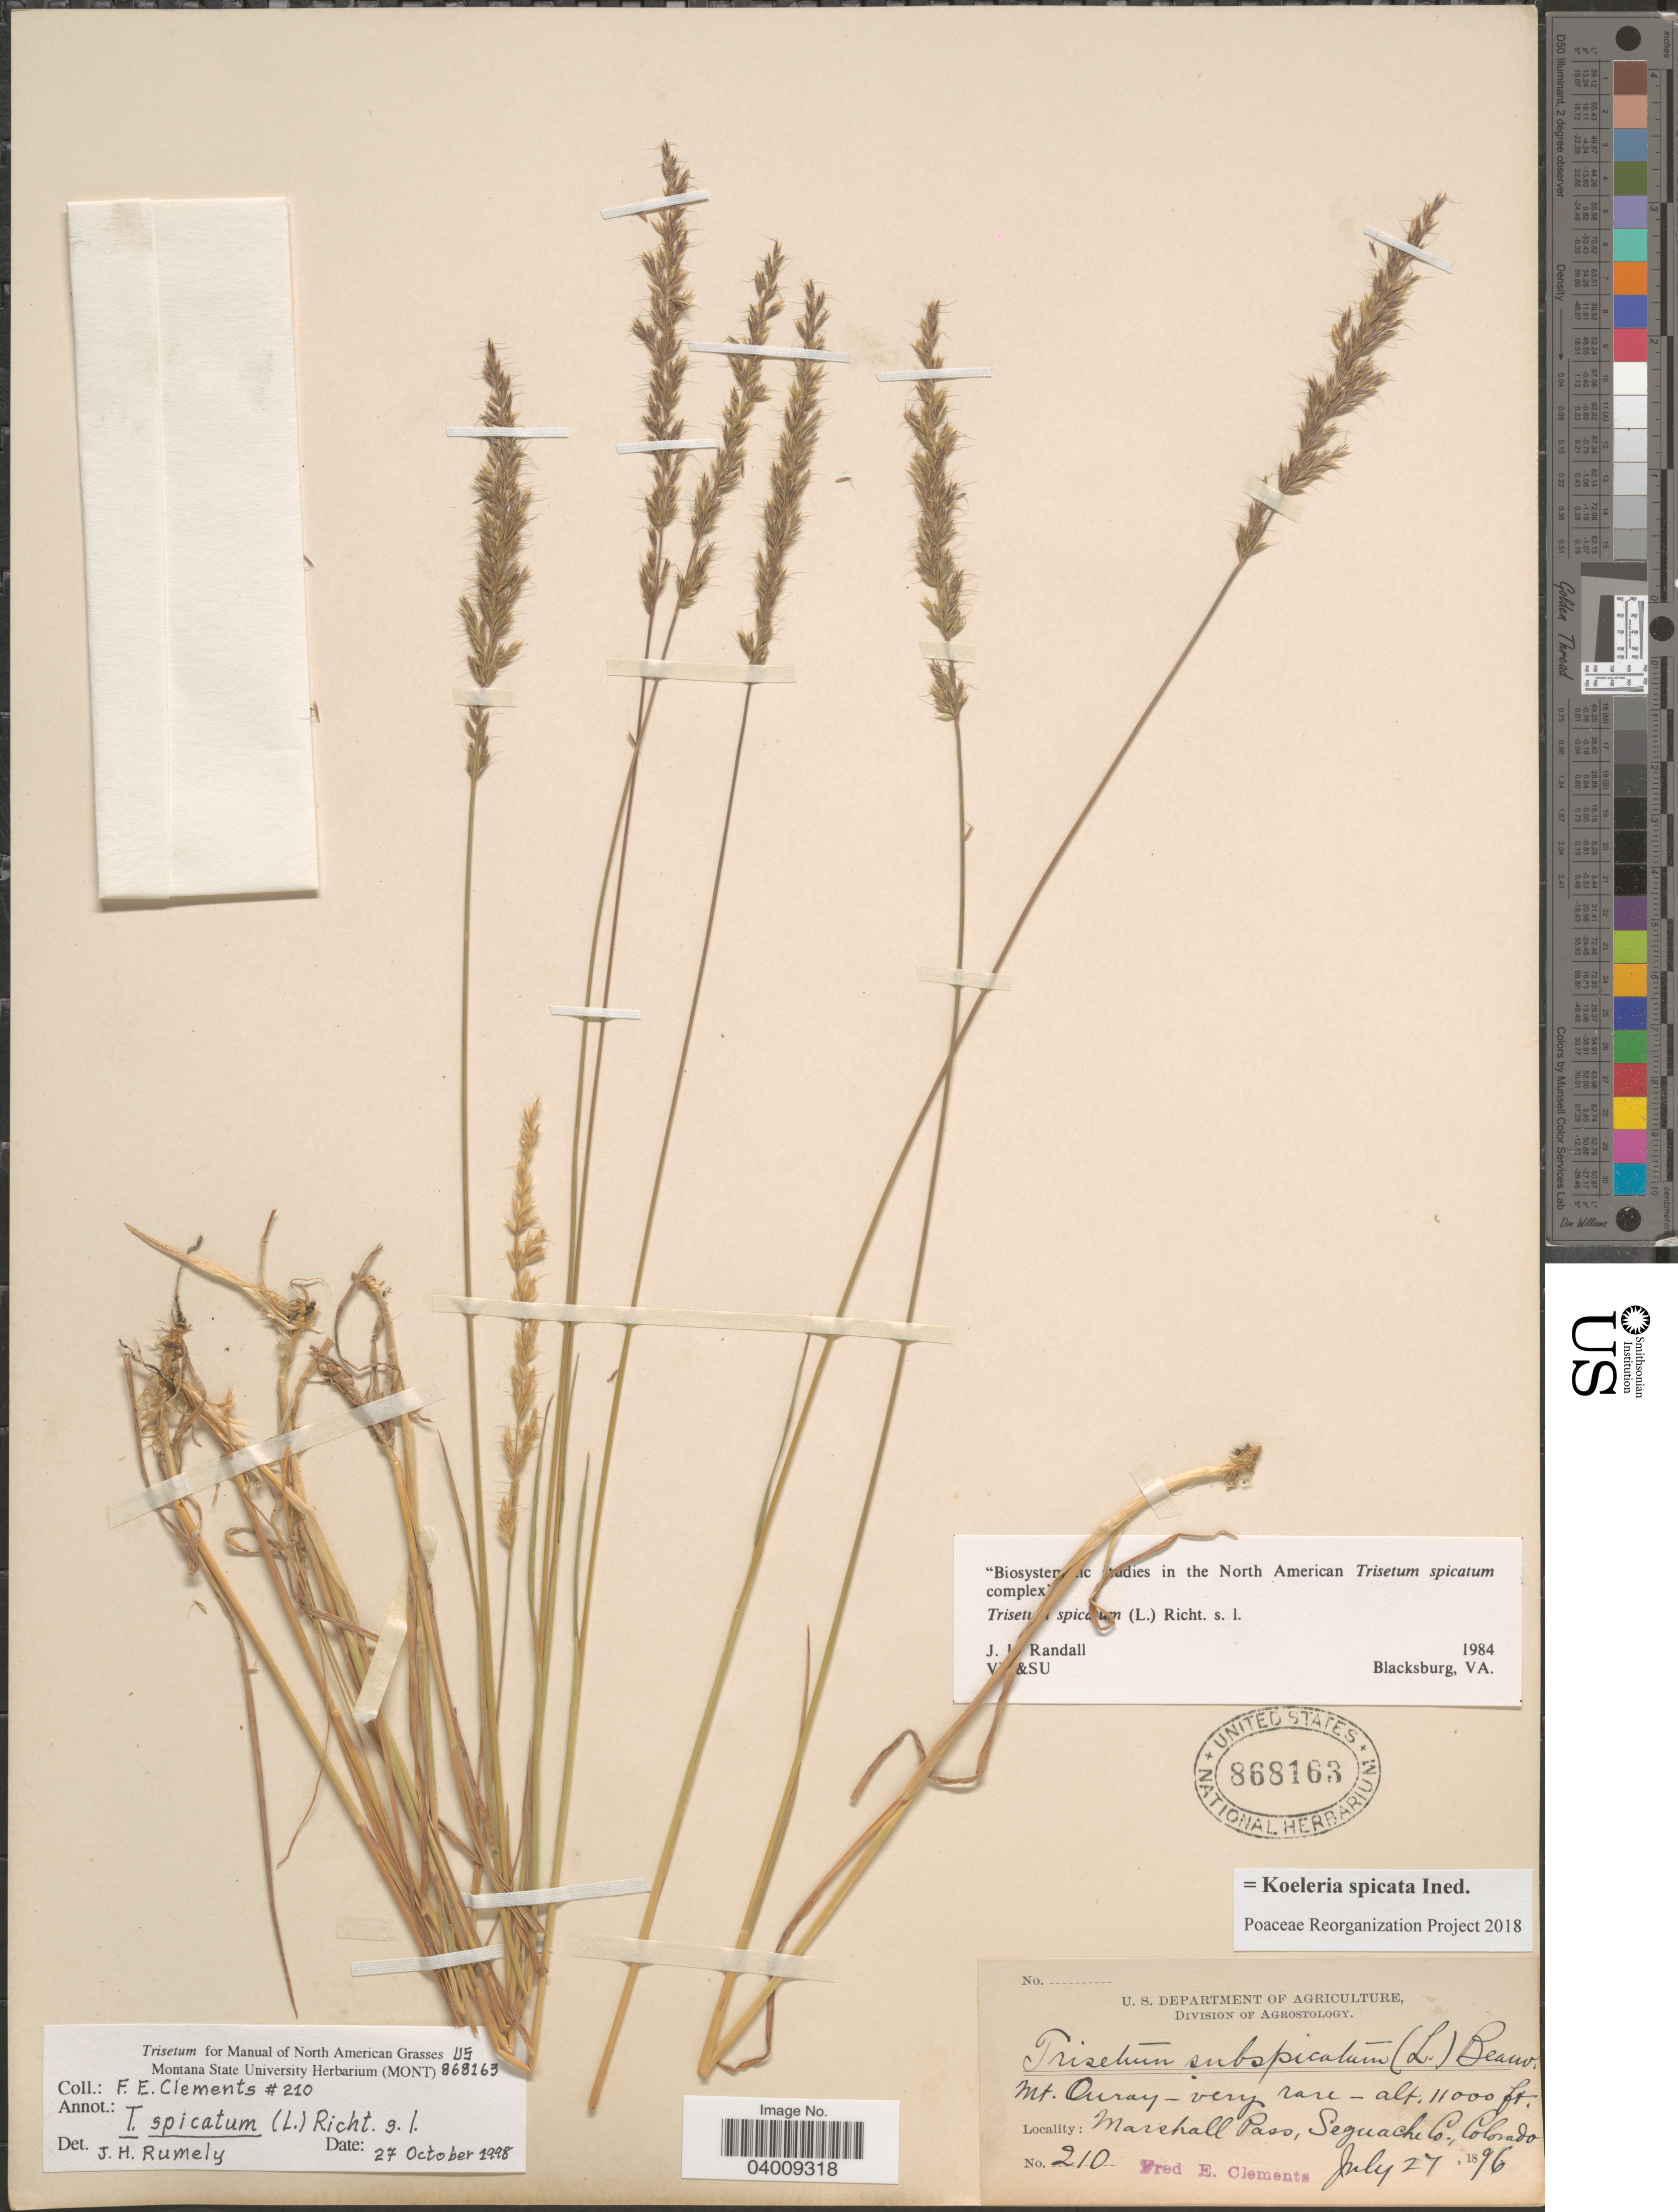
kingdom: Plantae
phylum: Tracheophyta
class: Liliopsida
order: Poales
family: Poaceae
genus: Koeleria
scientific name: Koeleria spicata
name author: (L.) Barberá et al.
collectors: F. E. Clements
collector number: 210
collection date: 1896-07-27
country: United States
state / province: Colorado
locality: Mt. Ouray. Marshall Pass, Seguache Co.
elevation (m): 3353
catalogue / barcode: US 868163